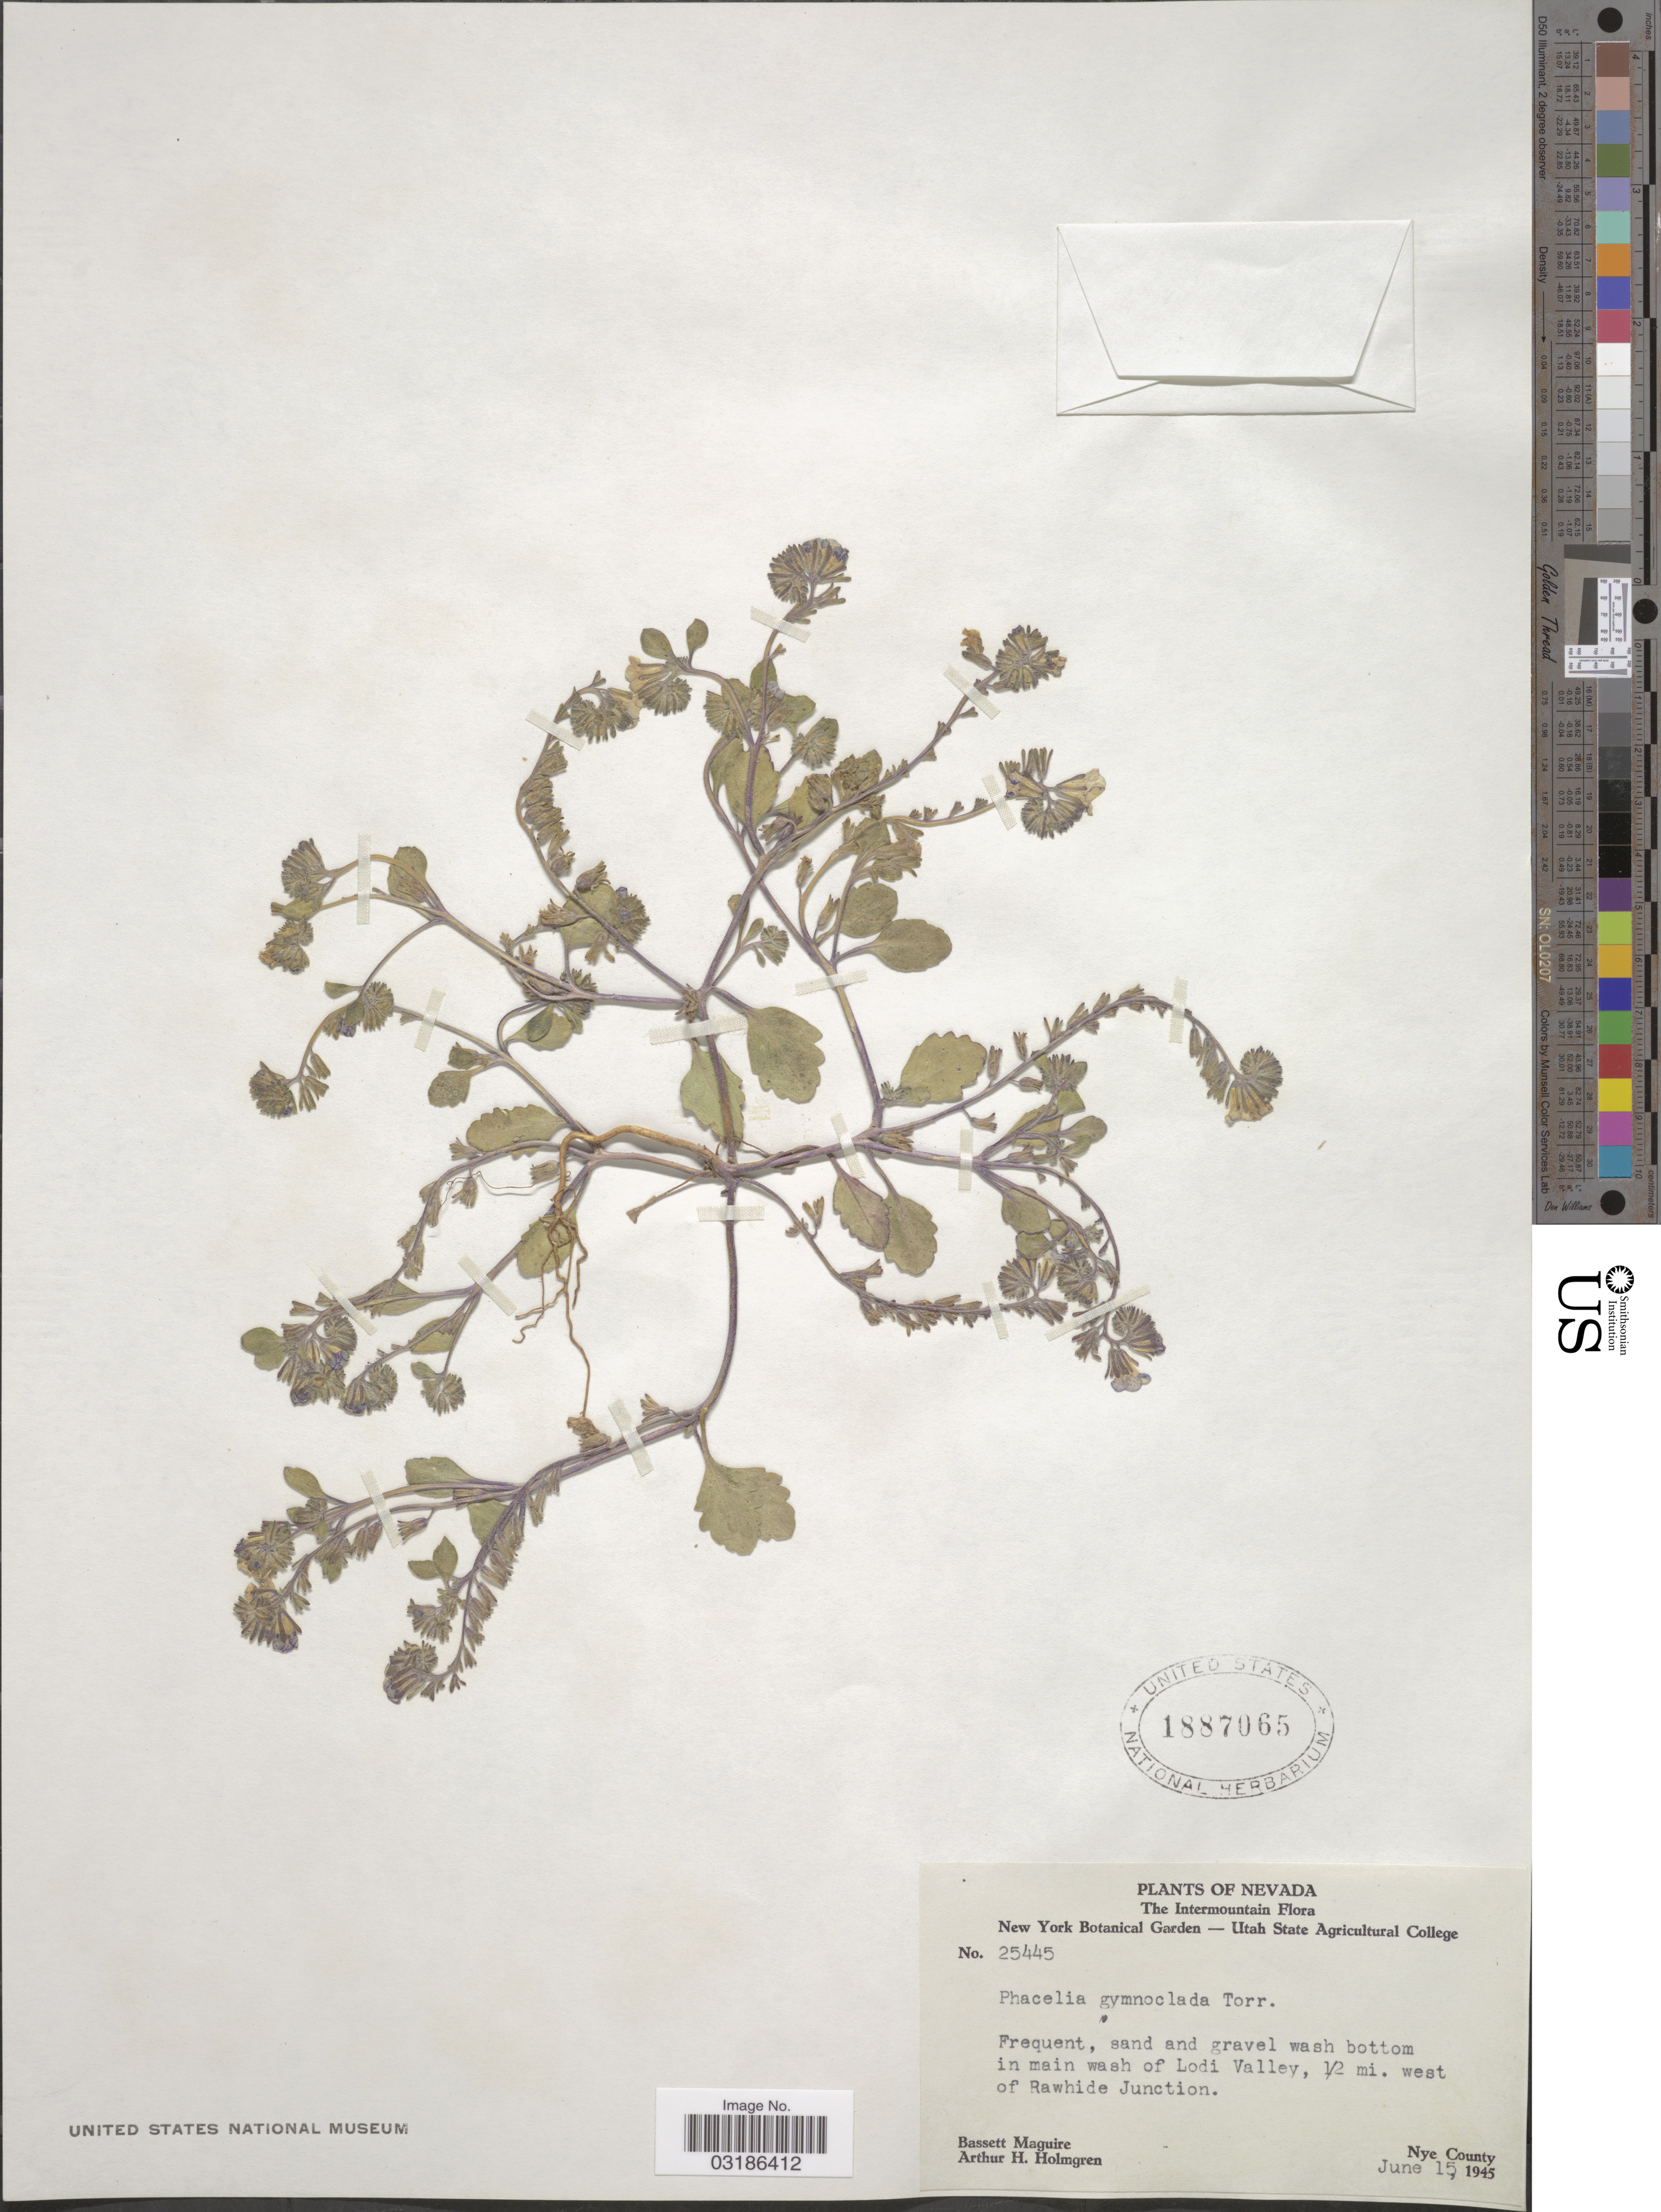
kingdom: Plantae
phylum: Tracheophyta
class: Magnoliopsida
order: Boraginales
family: Hydrophyllaceae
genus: Phacelia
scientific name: Phacelia gymnoclada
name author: Torr. in C. King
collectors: B. Maguire & A. H. Holmgren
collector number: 25445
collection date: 1945-06-15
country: United States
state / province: Nevada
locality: The Intermountain. Frequent, sand and gravel wash bottom in main wash of Lodi Valley, 1/2 mi. west of Rawhide Junction. Nye County.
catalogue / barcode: US 1887065